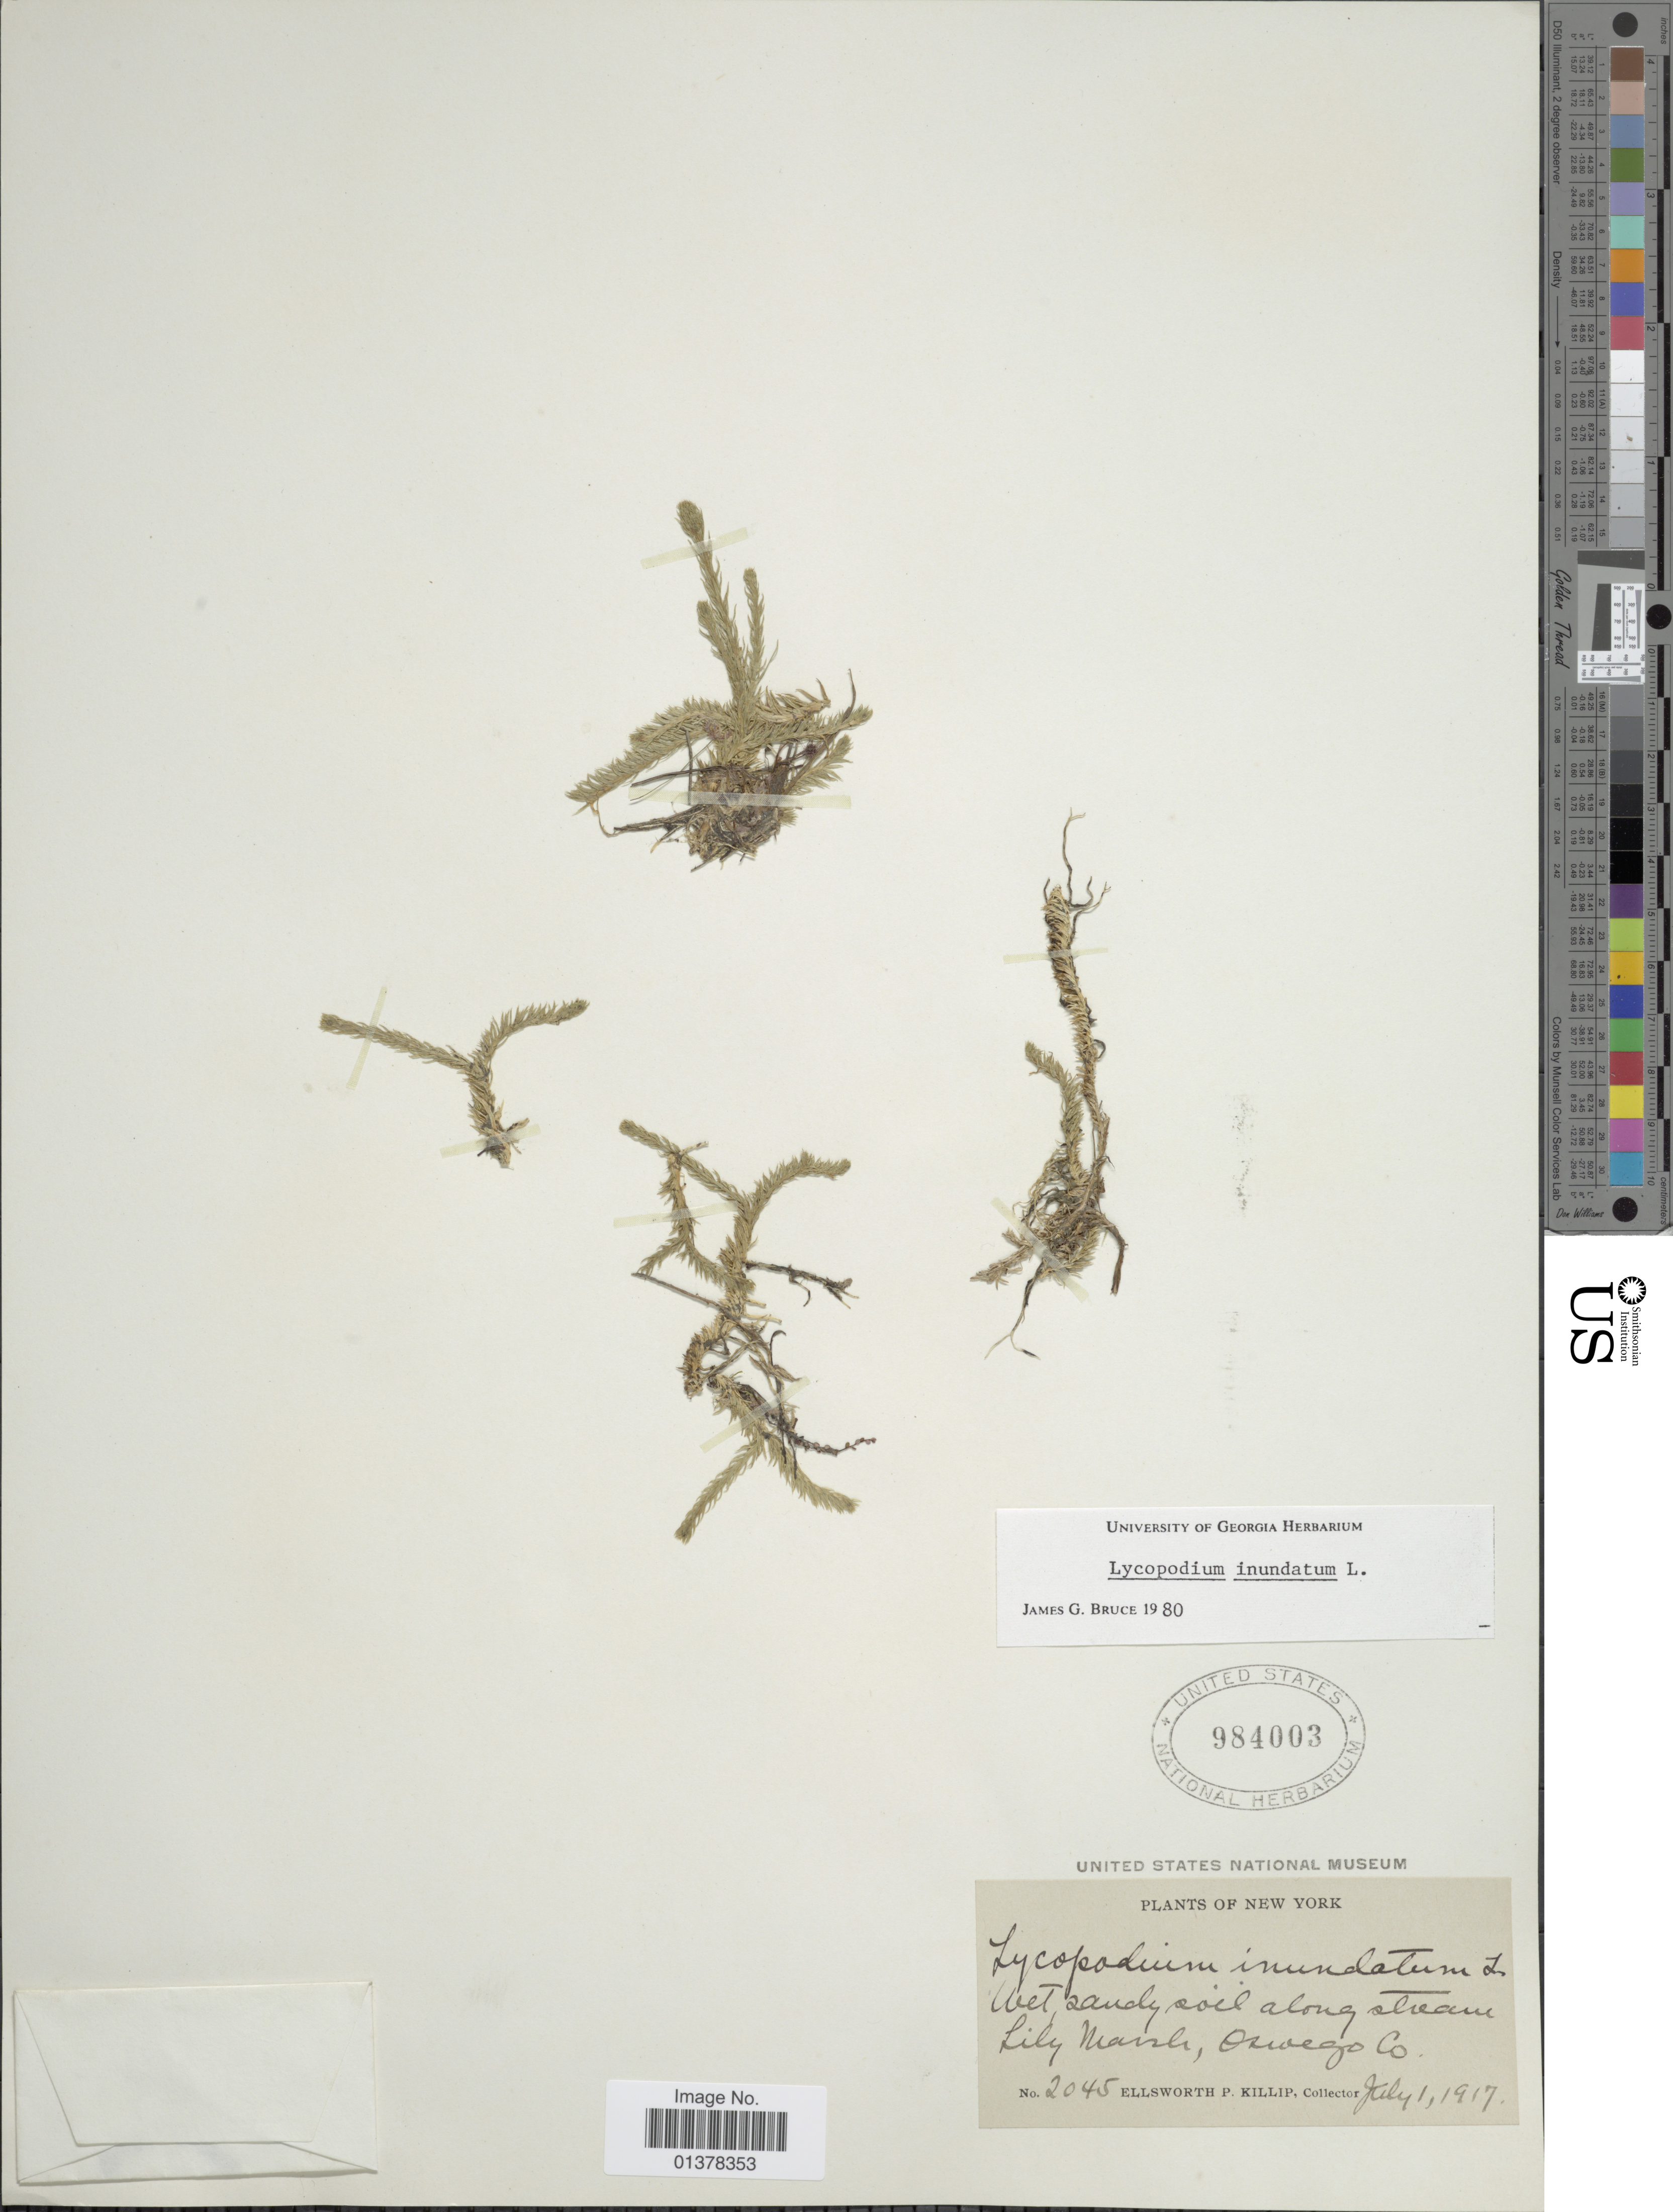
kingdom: Plantae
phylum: Tracheophyta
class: Lycopodiopsida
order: Lycopodiales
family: Lycopodiaceae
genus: Lycopodiella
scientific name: Lycopodiella inundata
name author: (L.) Holub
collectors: E. P. Killip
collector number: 2045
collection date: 1917-07-01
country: United States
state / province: New York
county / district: Oswego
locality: Wet sandy soil along stream, Lily Marsh.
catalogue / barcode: US 984003